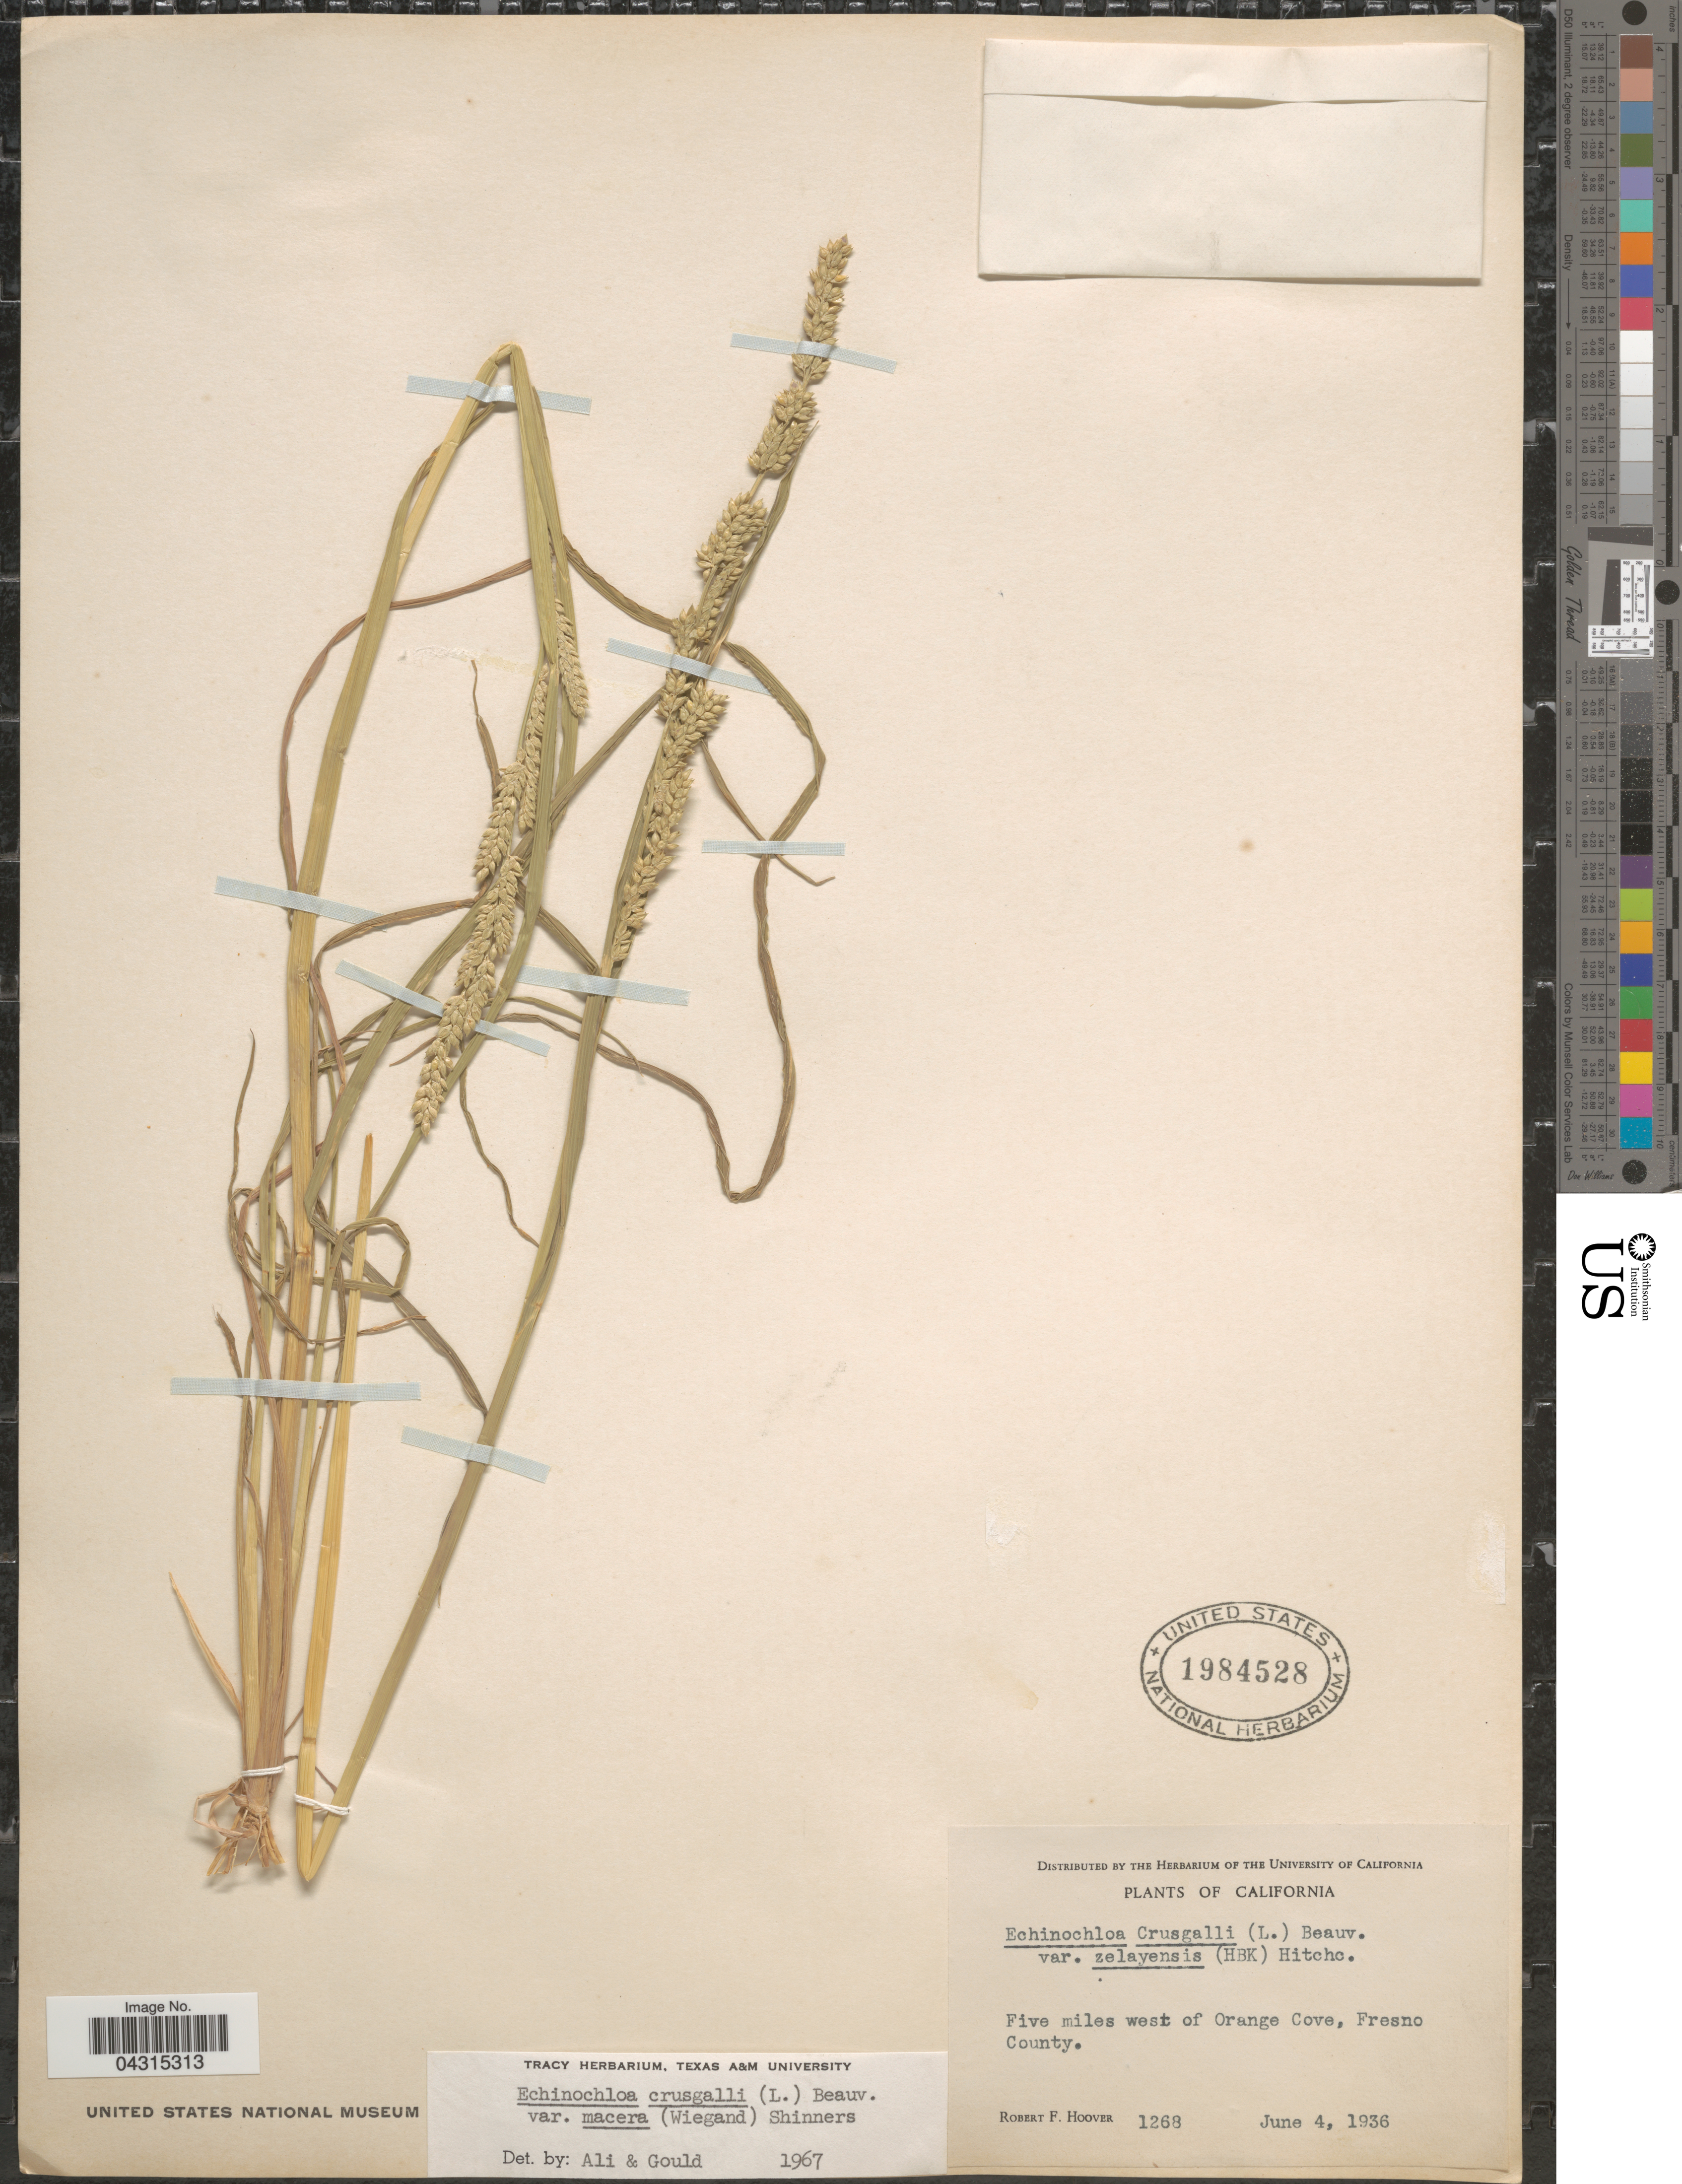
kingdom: Plantae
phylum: Tracheophyta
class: Liliopsida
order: Poales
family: Poaceae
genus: Echinochloa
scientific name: Echinochloa crus-galli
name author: (L.) P. Beauv.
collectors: R. F. Hoover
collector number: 1268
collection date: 1936-06-04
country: United States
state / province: California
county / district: Fresno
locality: Five miles west of Orange Cove, Fresno County.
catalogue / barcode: US 1984528